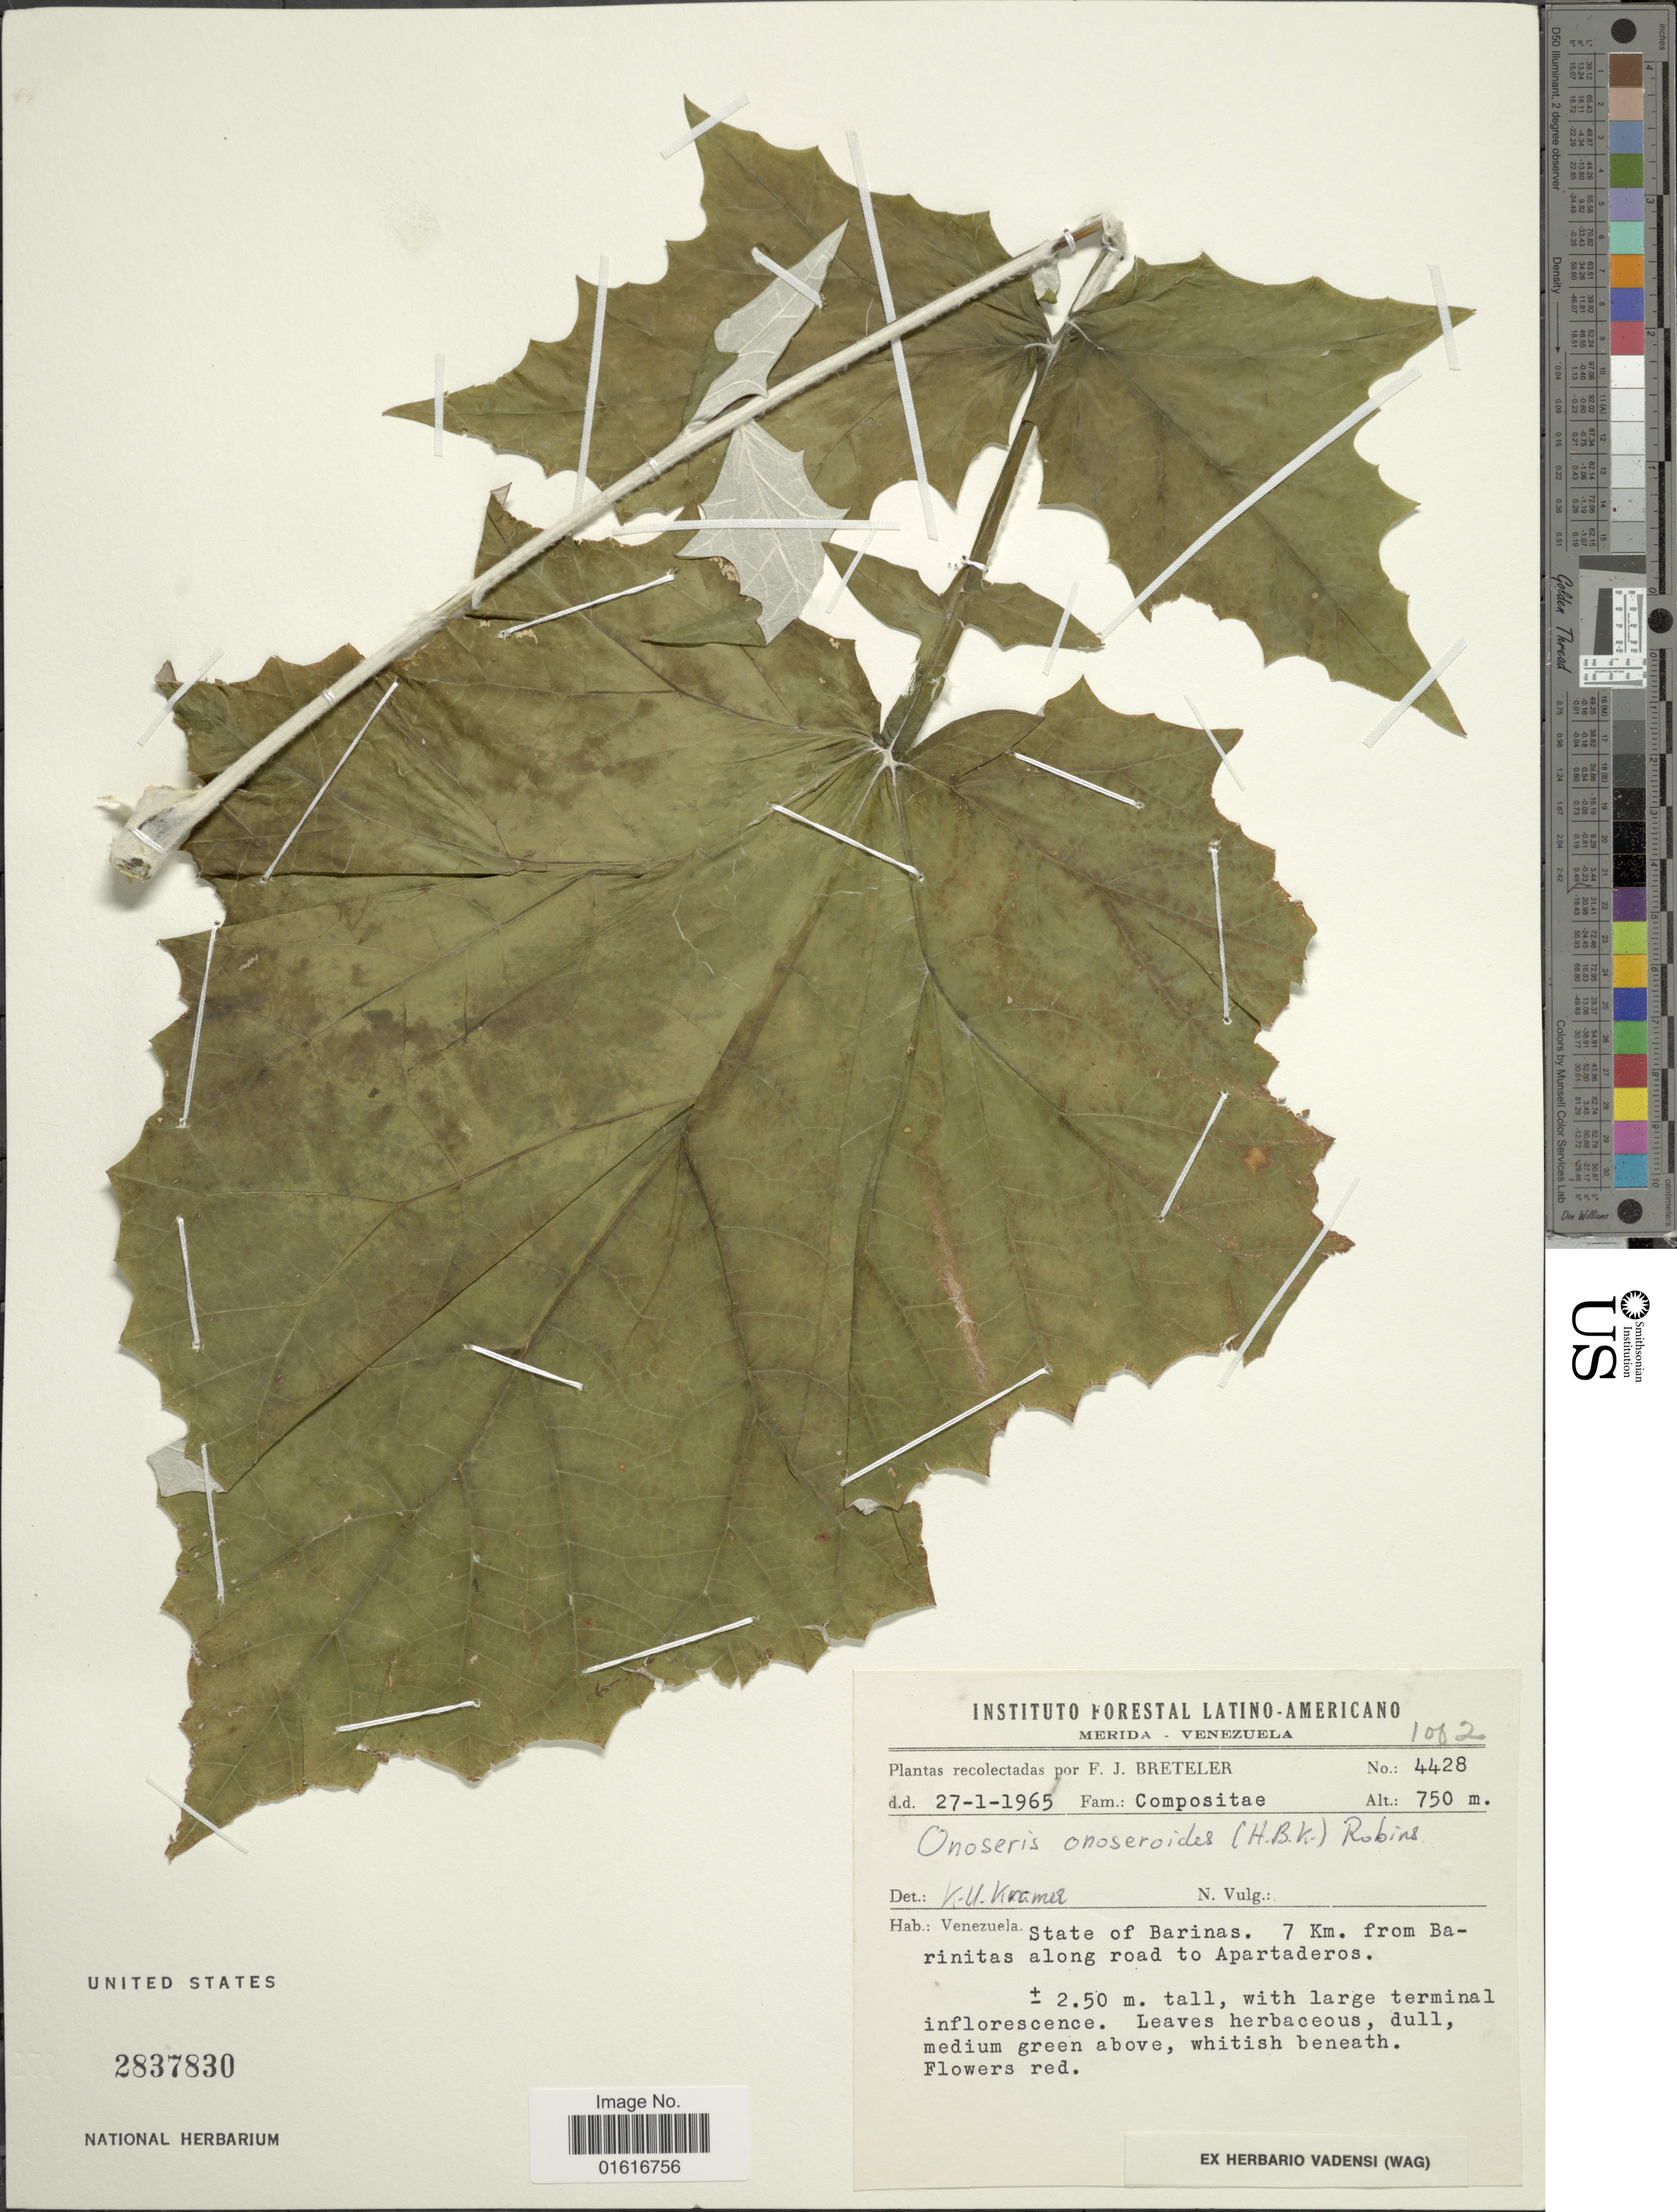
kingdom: Plantae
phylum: Tracheophyta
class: Magnoliopsida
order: Asterales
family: Asteraceae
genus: Onoseris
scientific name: Onoseris onoseroides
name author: (Kunth) B.L. Rob.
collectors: F. J. Breteler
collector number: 4428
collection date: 1965-01-27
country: Venezuela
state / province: Barinas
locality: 7 km. from Barinitas along road to Apartaderos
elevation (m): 750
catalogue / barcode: US 2837830